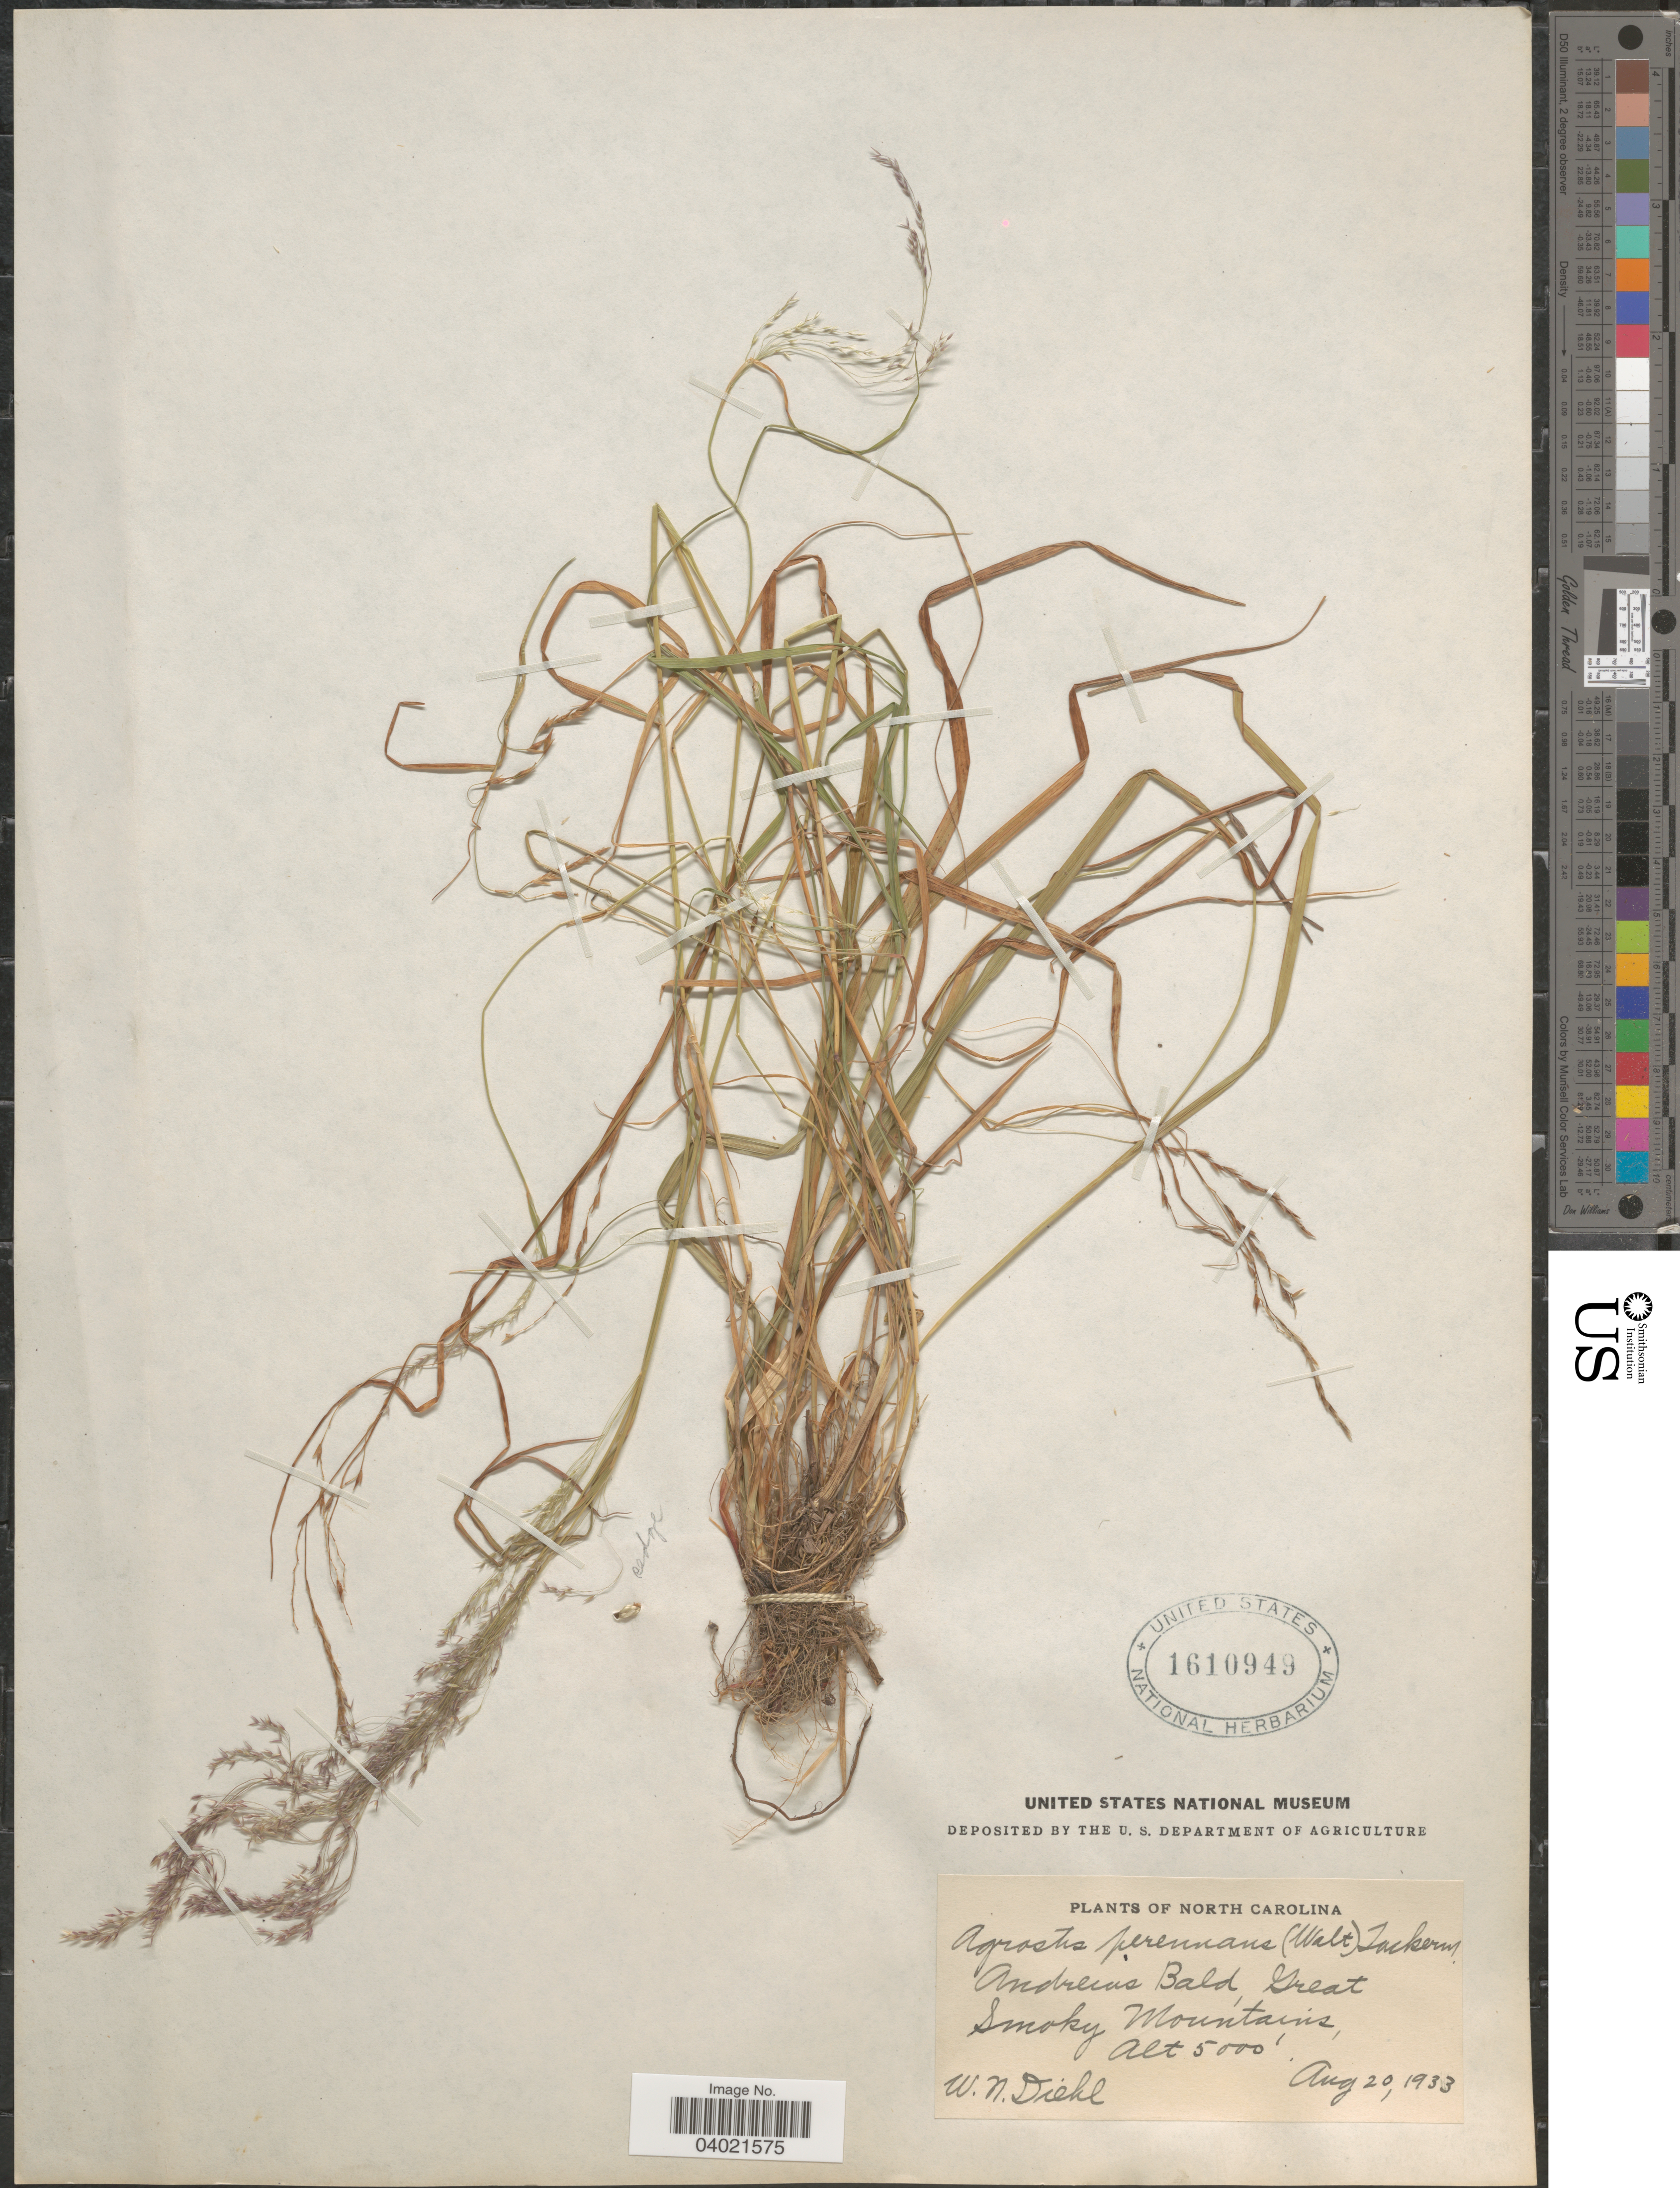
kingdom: Plantae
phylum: Tracheophyta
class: Liliopsida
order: Poales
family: Poaceae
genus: Agrostis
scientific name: Agrostis perennans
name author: (Walter) Tuck.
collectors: W. Diehl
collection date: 1933-08-20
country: United States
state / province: North Carolina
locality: Andrews Bald, Great Smoky Mountains.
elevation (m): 1524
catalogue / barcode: US 1610949